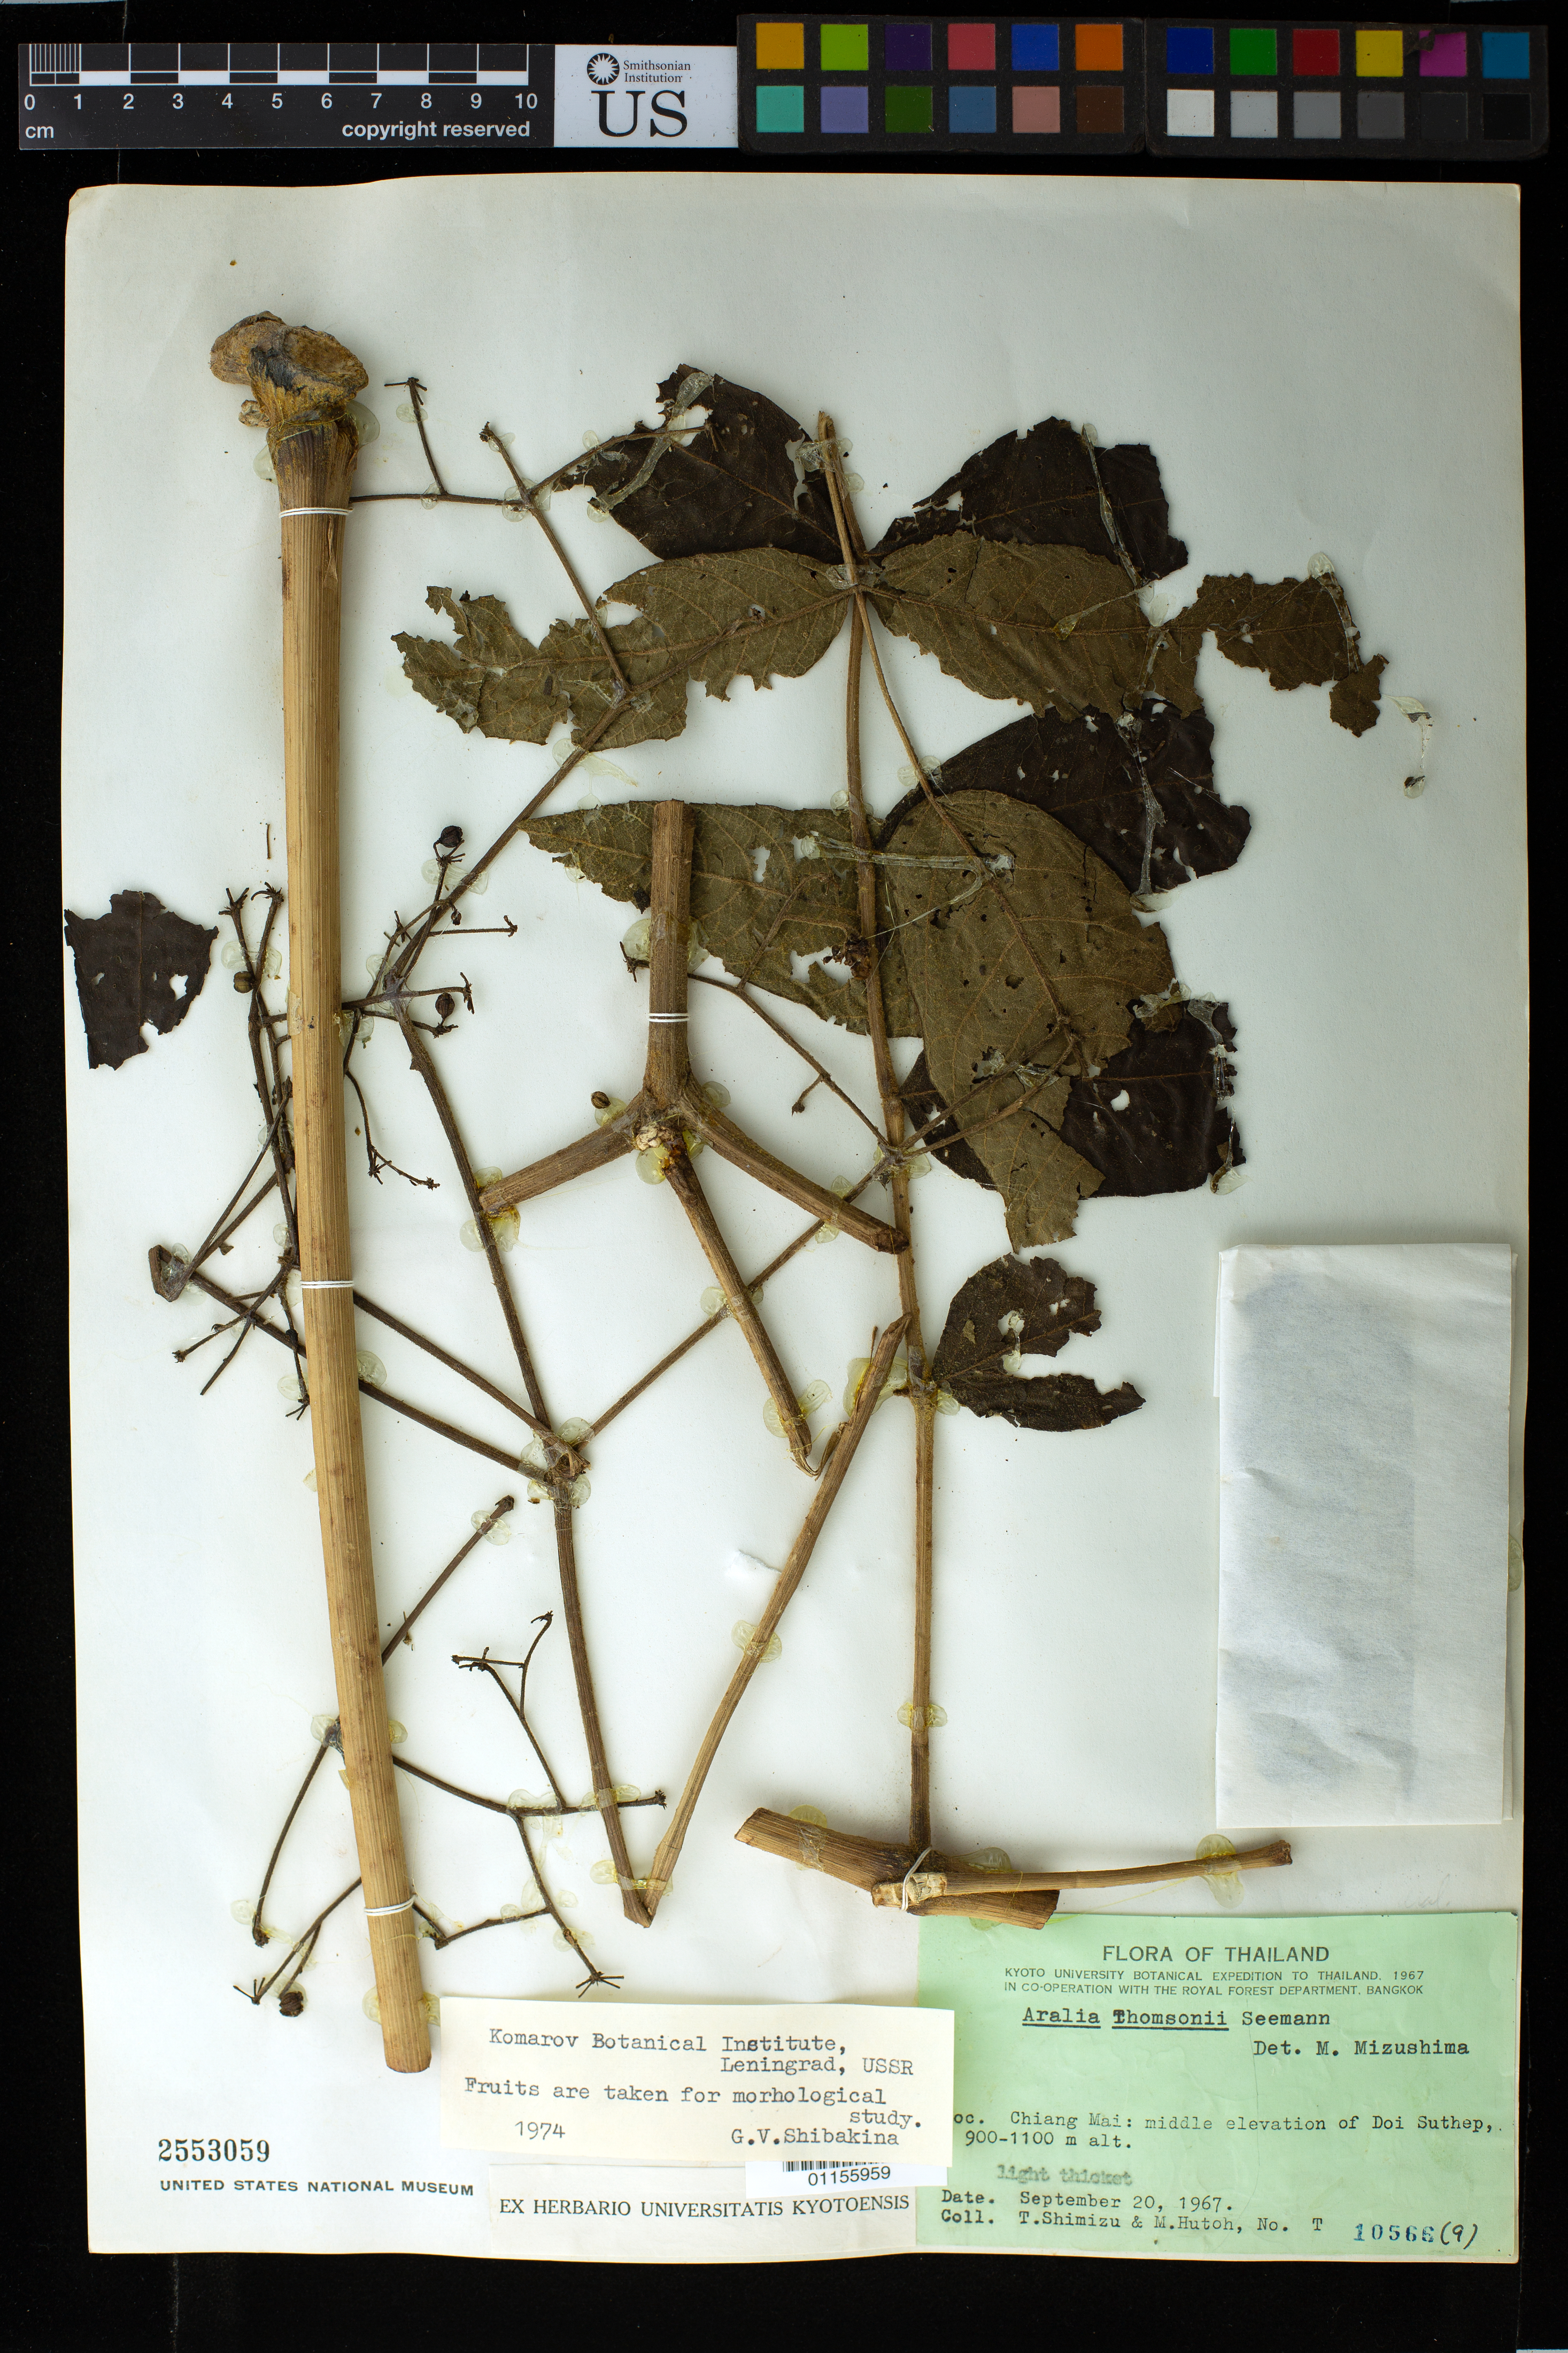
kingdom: Plantae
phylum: Tracheophyta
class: Magnoliopsida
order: Apiales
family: Araliaceae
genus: Aralia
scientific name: Aralia thomsonii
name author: Seem. ex C.B. Clarke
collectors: T. Shimizu & M. Hutoh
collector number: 10566 (9)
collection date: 1967-09-20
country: Thailand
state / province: Chiang Mai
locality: Middle elevation of Doi Suthep.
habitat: Light thicket.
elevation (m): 900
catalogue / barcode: US 2553059